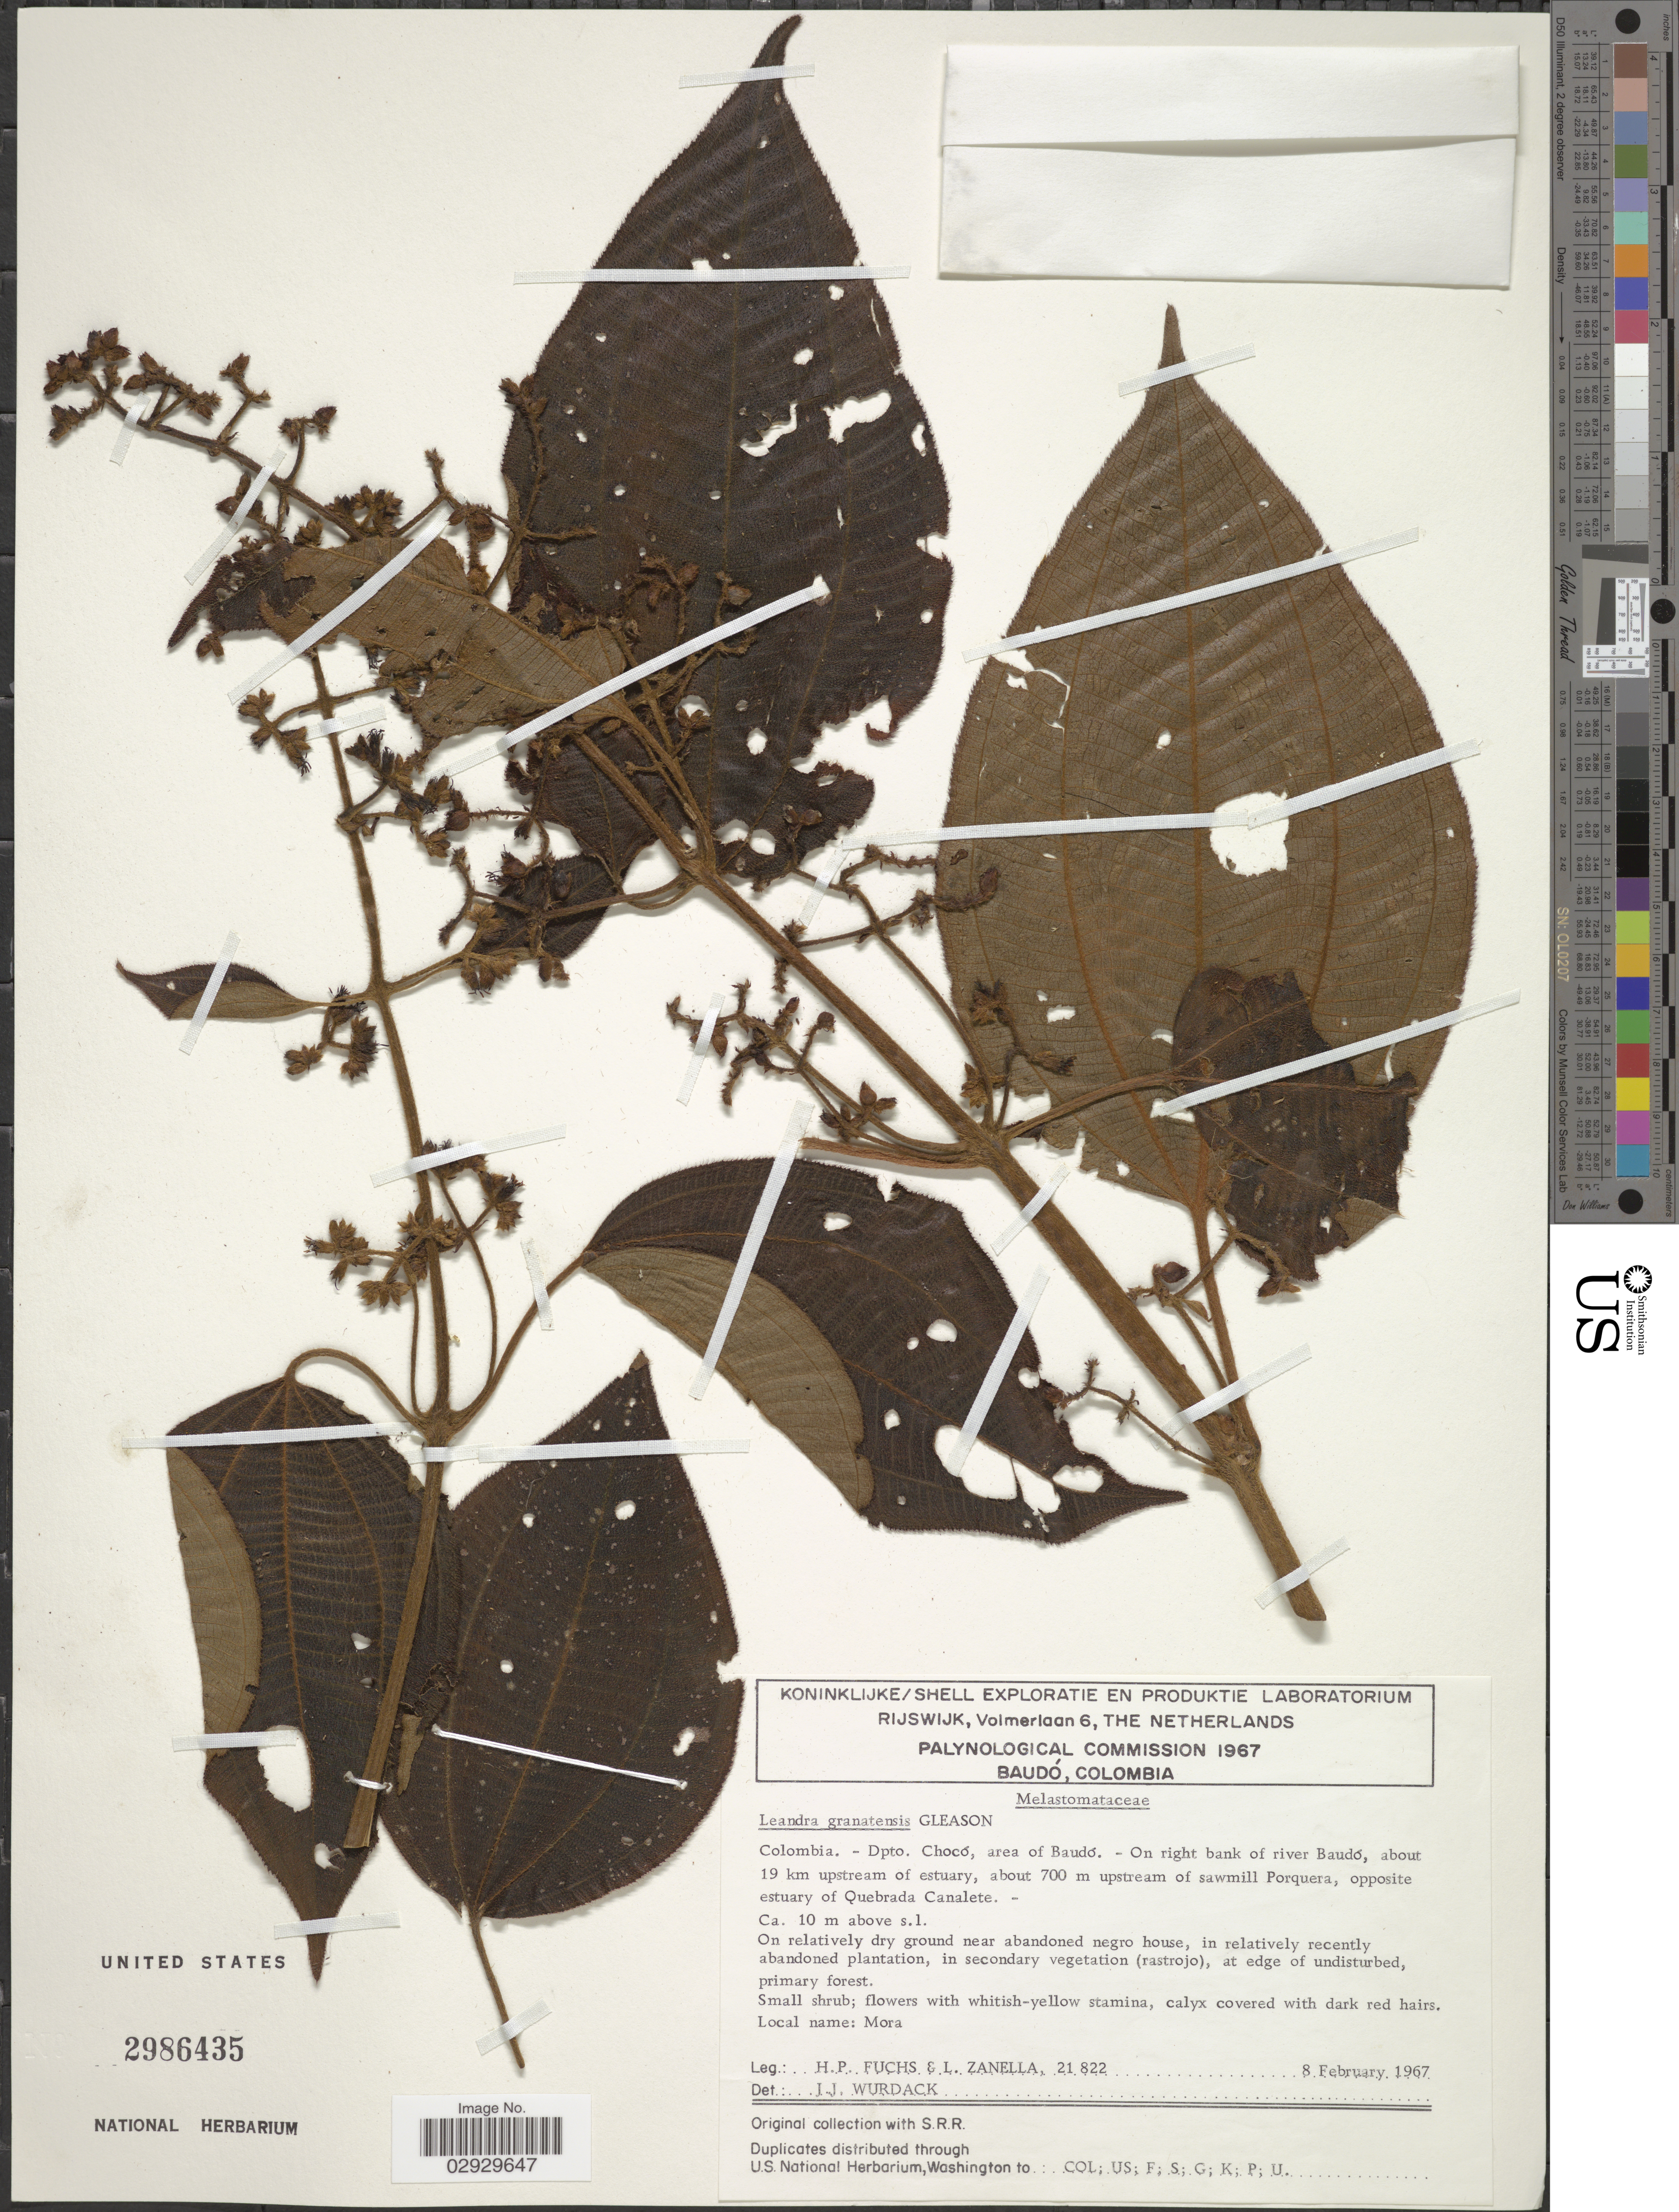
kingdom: Plantae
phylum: Tracheophyta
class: Magnoliopsida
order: Myrtales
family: Melastomataceae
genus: Leandra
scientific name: Leandra granatensis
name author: Gleason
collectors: H. P. Fuchs & L. Zanella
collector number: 21822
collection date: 1967-02-08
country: Colombia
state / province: Chocó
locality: Dpto. Chocó, area of Baudó. On right bank of river Baudó, about 19 km upstream of estuary, about 700 m upstream of sawmill Porquera, opposite of estuary of Quebrada Canalete.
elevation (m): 10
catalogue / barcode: US 2986435